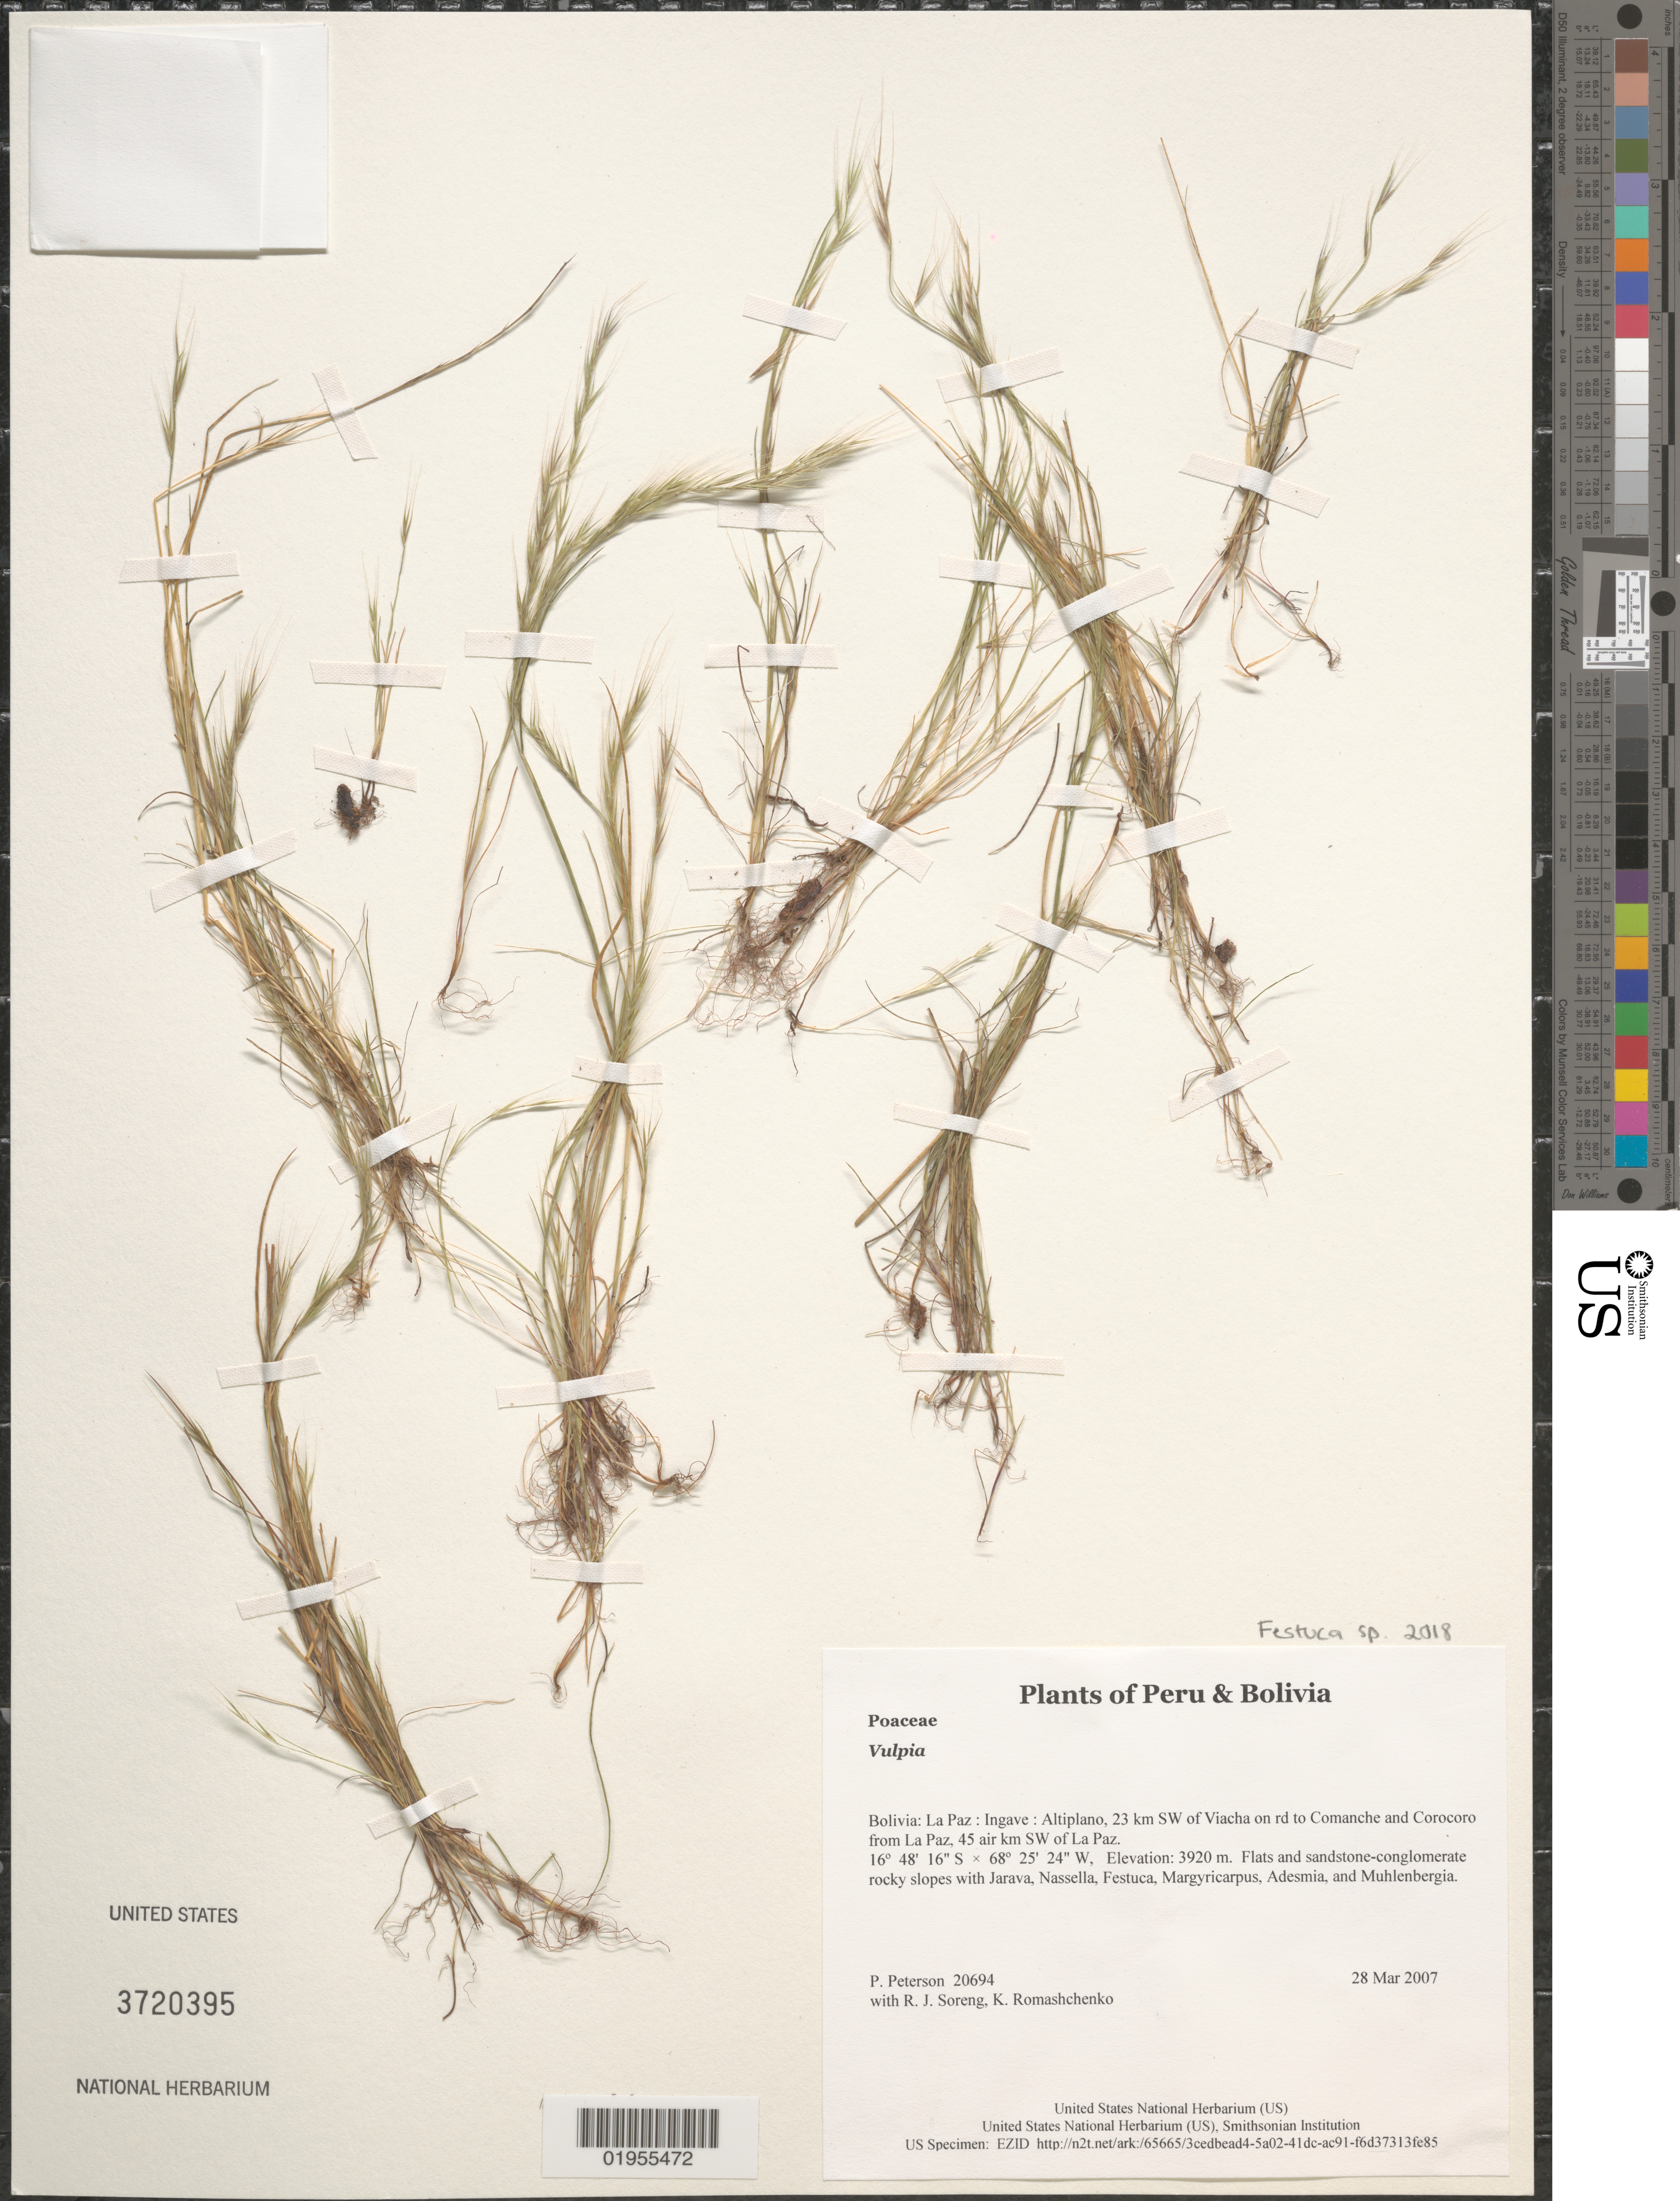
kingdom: Plantae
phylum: Tracheophyta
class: Liliopsida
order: Poales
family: Poaceae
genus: Festuca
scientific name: Festuca sp.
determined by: Poaceae Reorganization Project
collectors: P. M. Peterson, R. J. Soreng & K. Romashchenko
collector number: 20694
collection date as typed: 28 Mar 2007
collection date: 2007-03-28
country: Bolivia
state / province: La Paz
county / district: Ingave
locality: Altiplano, 23 km SW of Viacha on rd to Comanche and Corocoro from La Paz, 45 air km SW of La Paz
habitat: Flats and sandstone-conglomerate rocky slopes with Jarava, Nassella, Festuca, Margyricarpus, Adesmia, and Muhlenbergia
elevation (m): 3920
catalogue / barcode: US 3720395